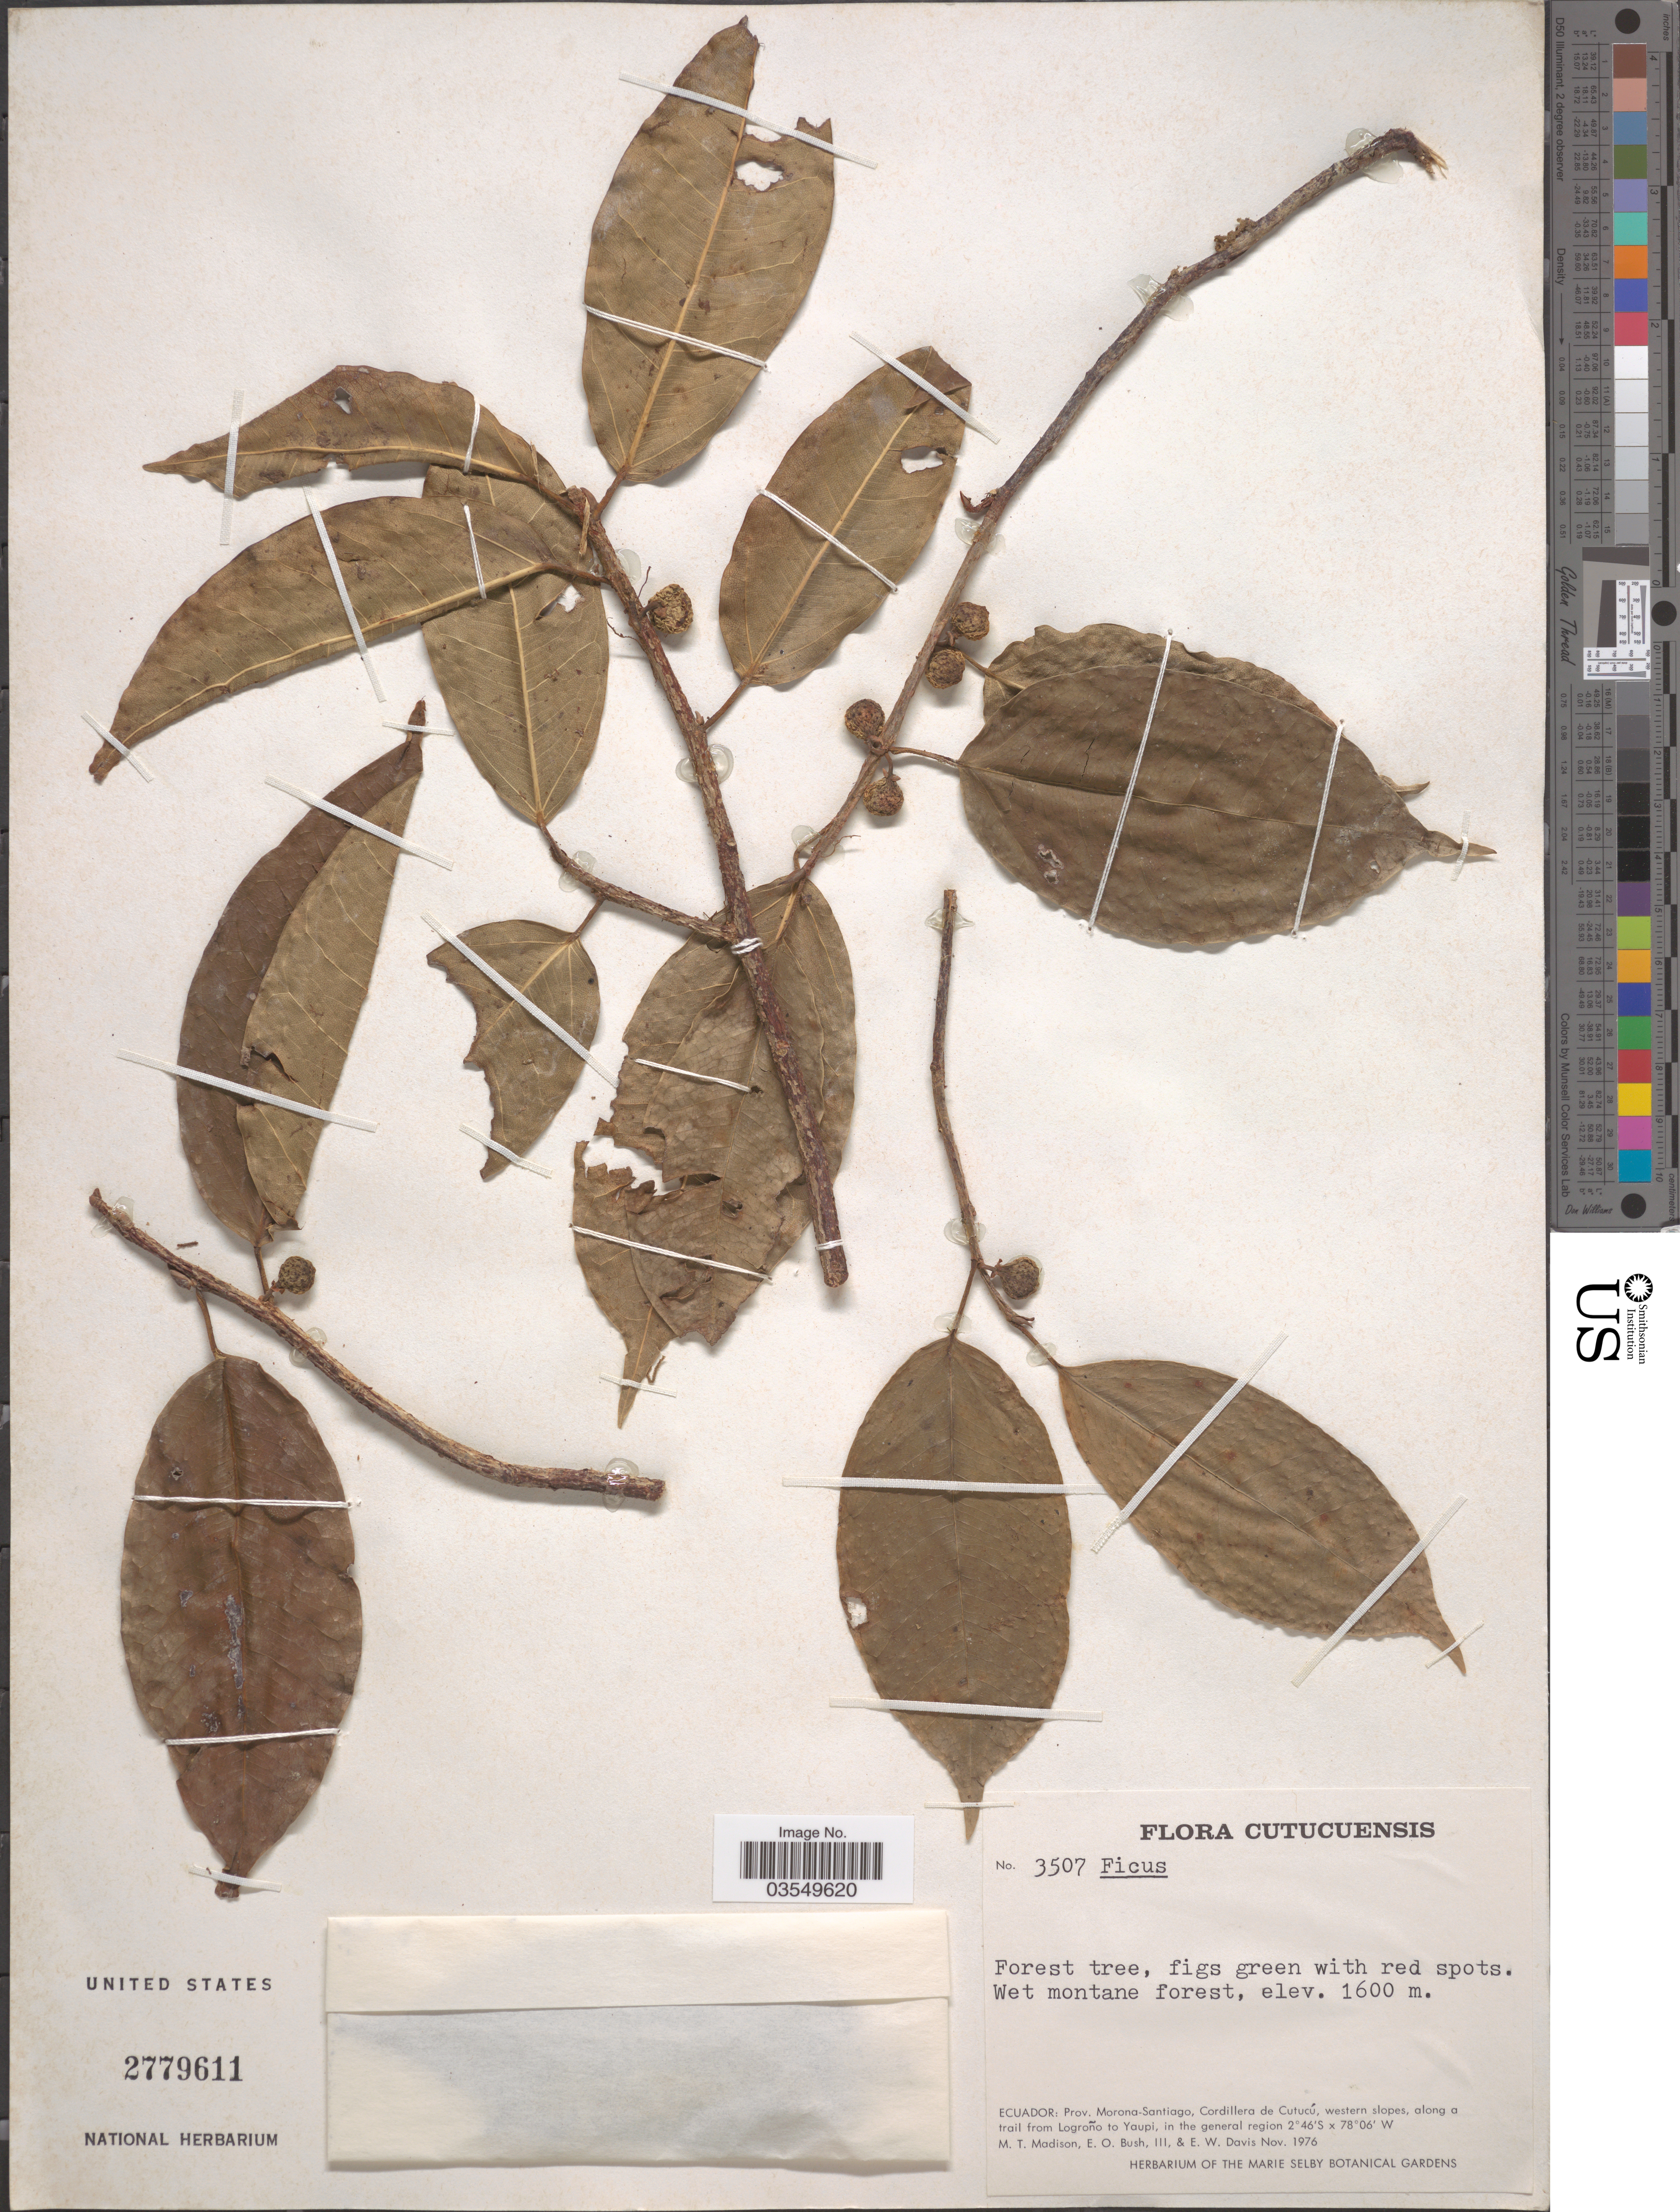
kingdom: Plantae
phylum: Tracheophyta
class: Magnoliopsida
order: Rosales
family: Moraceae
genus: Ficus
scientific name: Ficus pertusa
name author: L. f.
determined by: Mitidieri, Nicole, (WIS), University of Wisconsin - Madison (UNITED STATES)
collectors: M. T. Madison, E. O. Bush & E. W. Davis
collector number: III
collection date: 1976-11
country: Ecuador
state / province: Morona-Santiago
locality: Cutucuensis. Cordillera de Cutucú, western slopes, along a trail from Logroño to Yaupi, in the general region.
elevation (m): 1600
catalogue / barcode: US 2779611